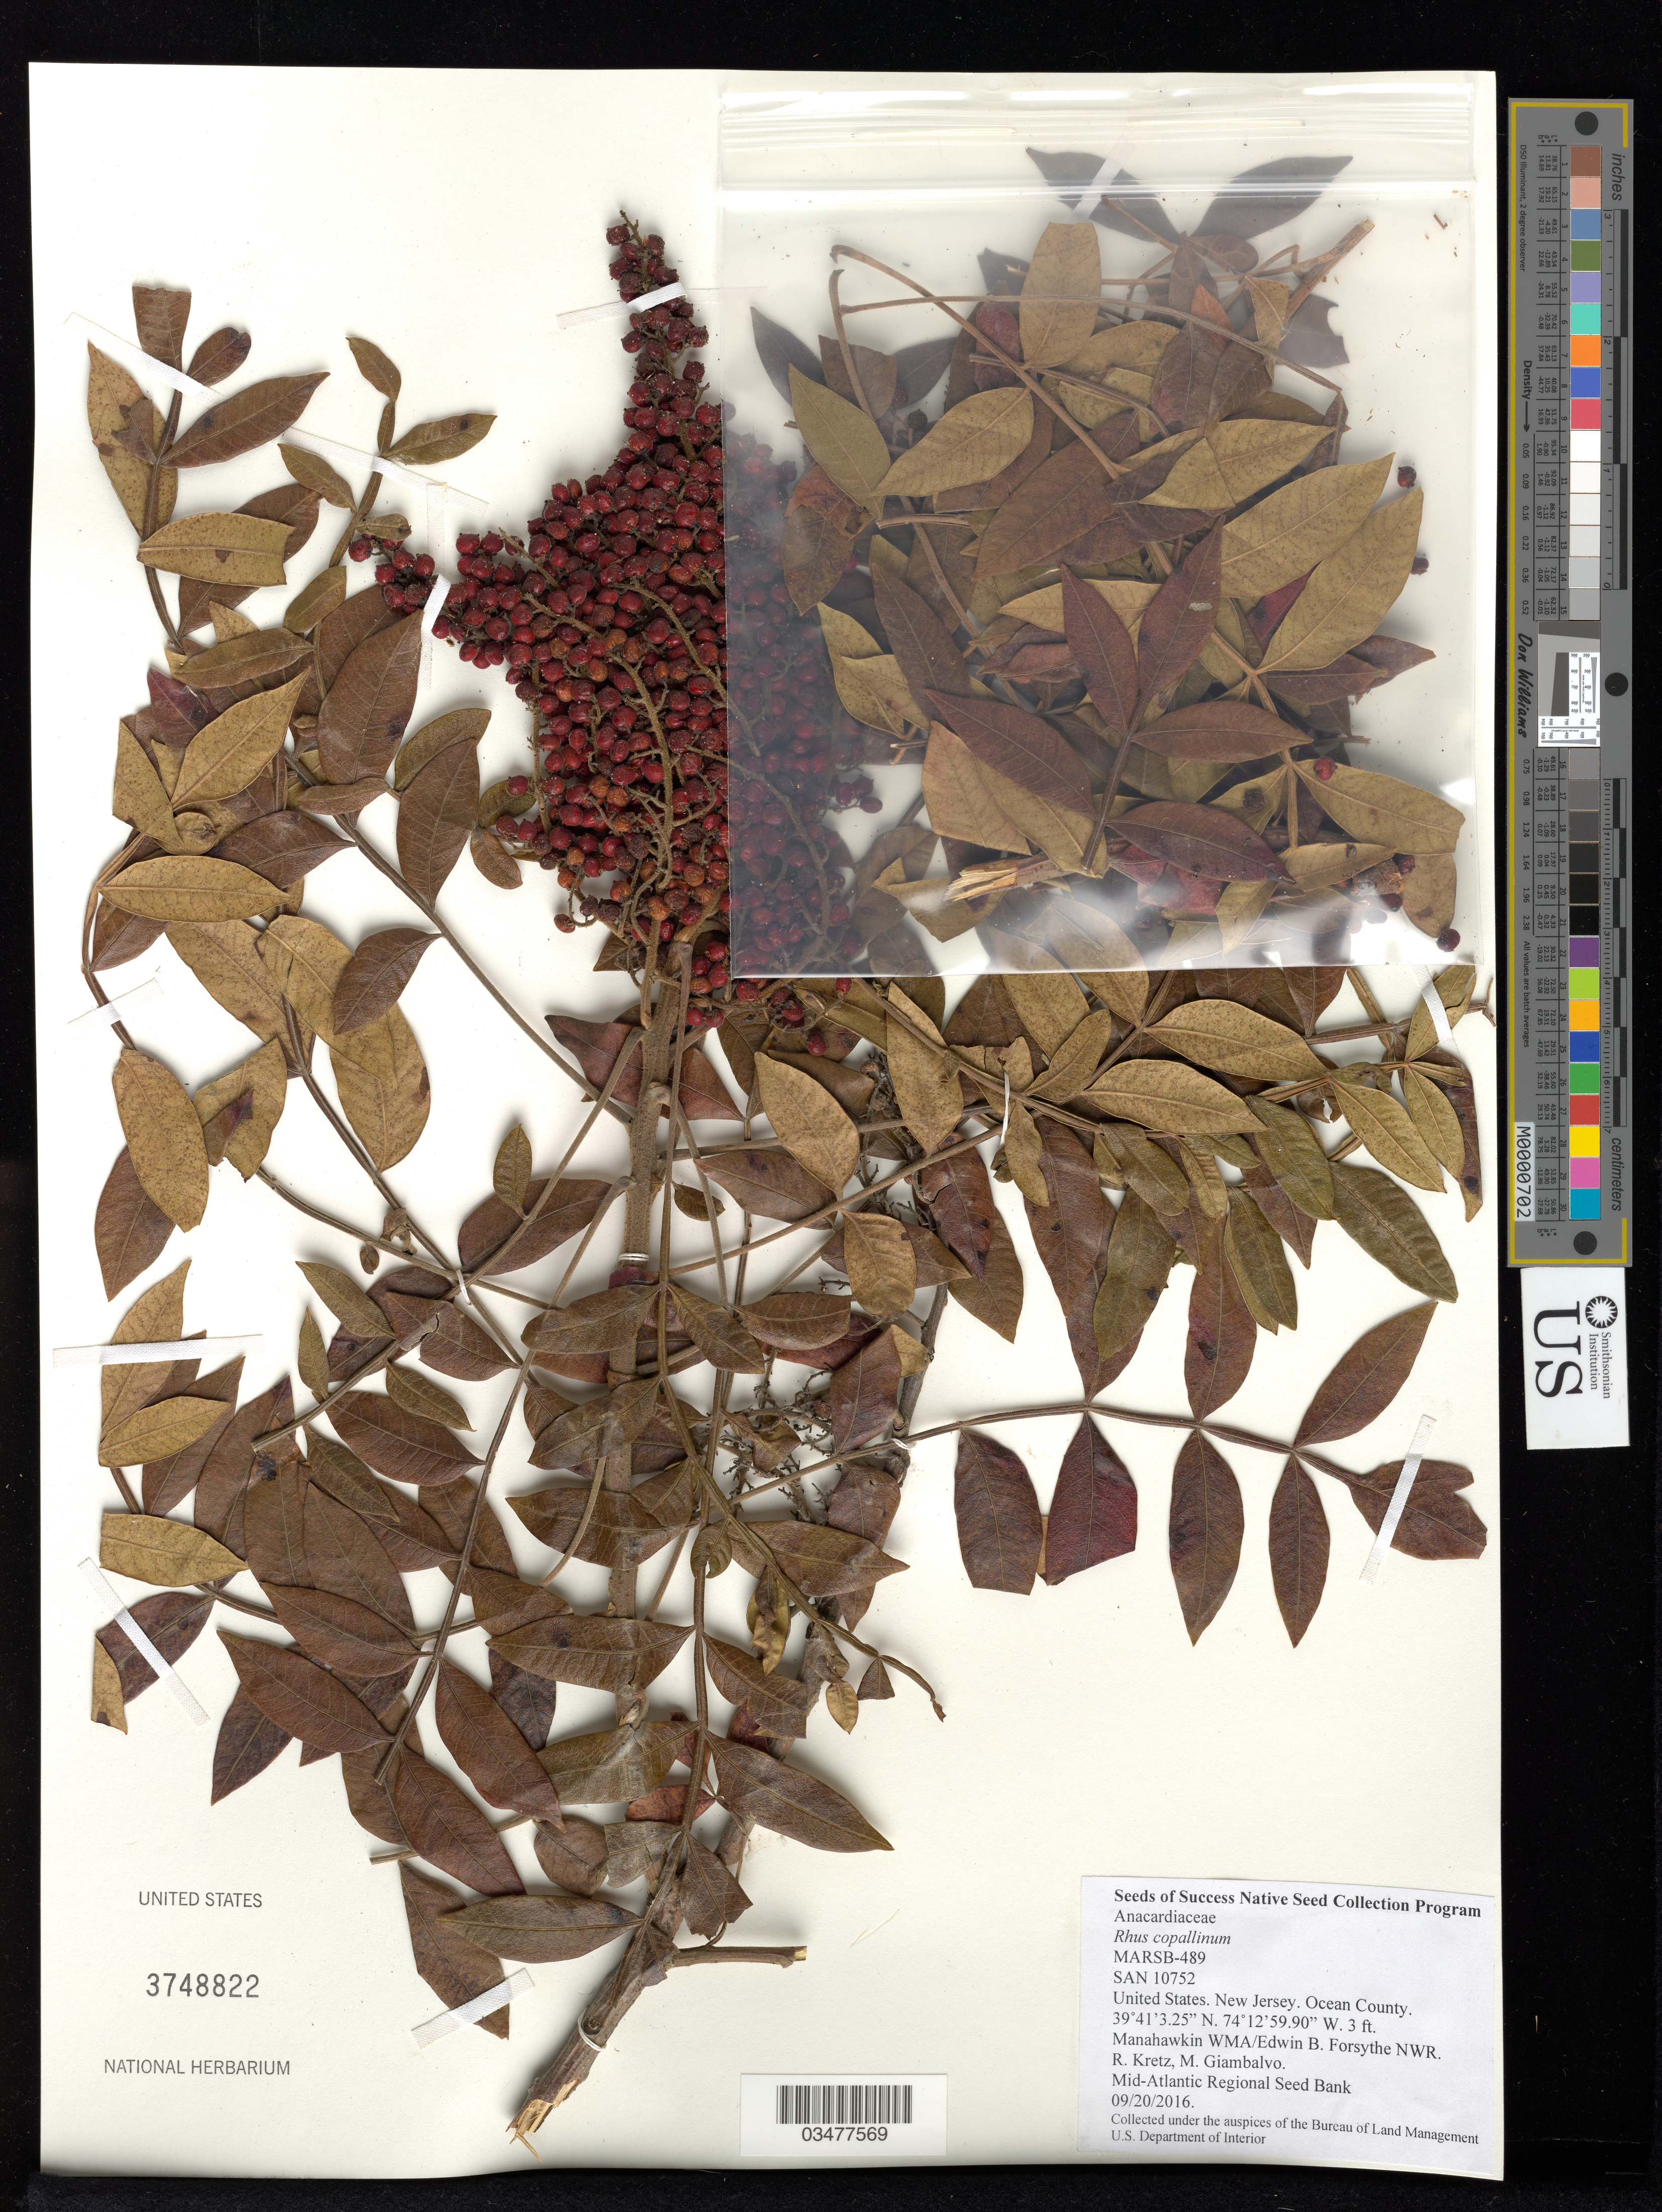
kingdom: Plantae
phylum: Tracheophyta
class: Magnoliopsida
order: Sapindales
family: Anacardiaceae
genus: Rhus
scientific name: Rhus copallinum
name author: L.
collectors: R. Kretz & M. Giambalvo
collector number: MARSB-489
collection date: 2016-09-20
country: United States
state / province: New Jersey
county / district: Ocean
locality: Manahawkin WMA/Edwin B. Forsythe National Wildlife Refuge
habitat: Tidal brackish marsh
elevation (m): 1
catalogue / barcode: US 3748822